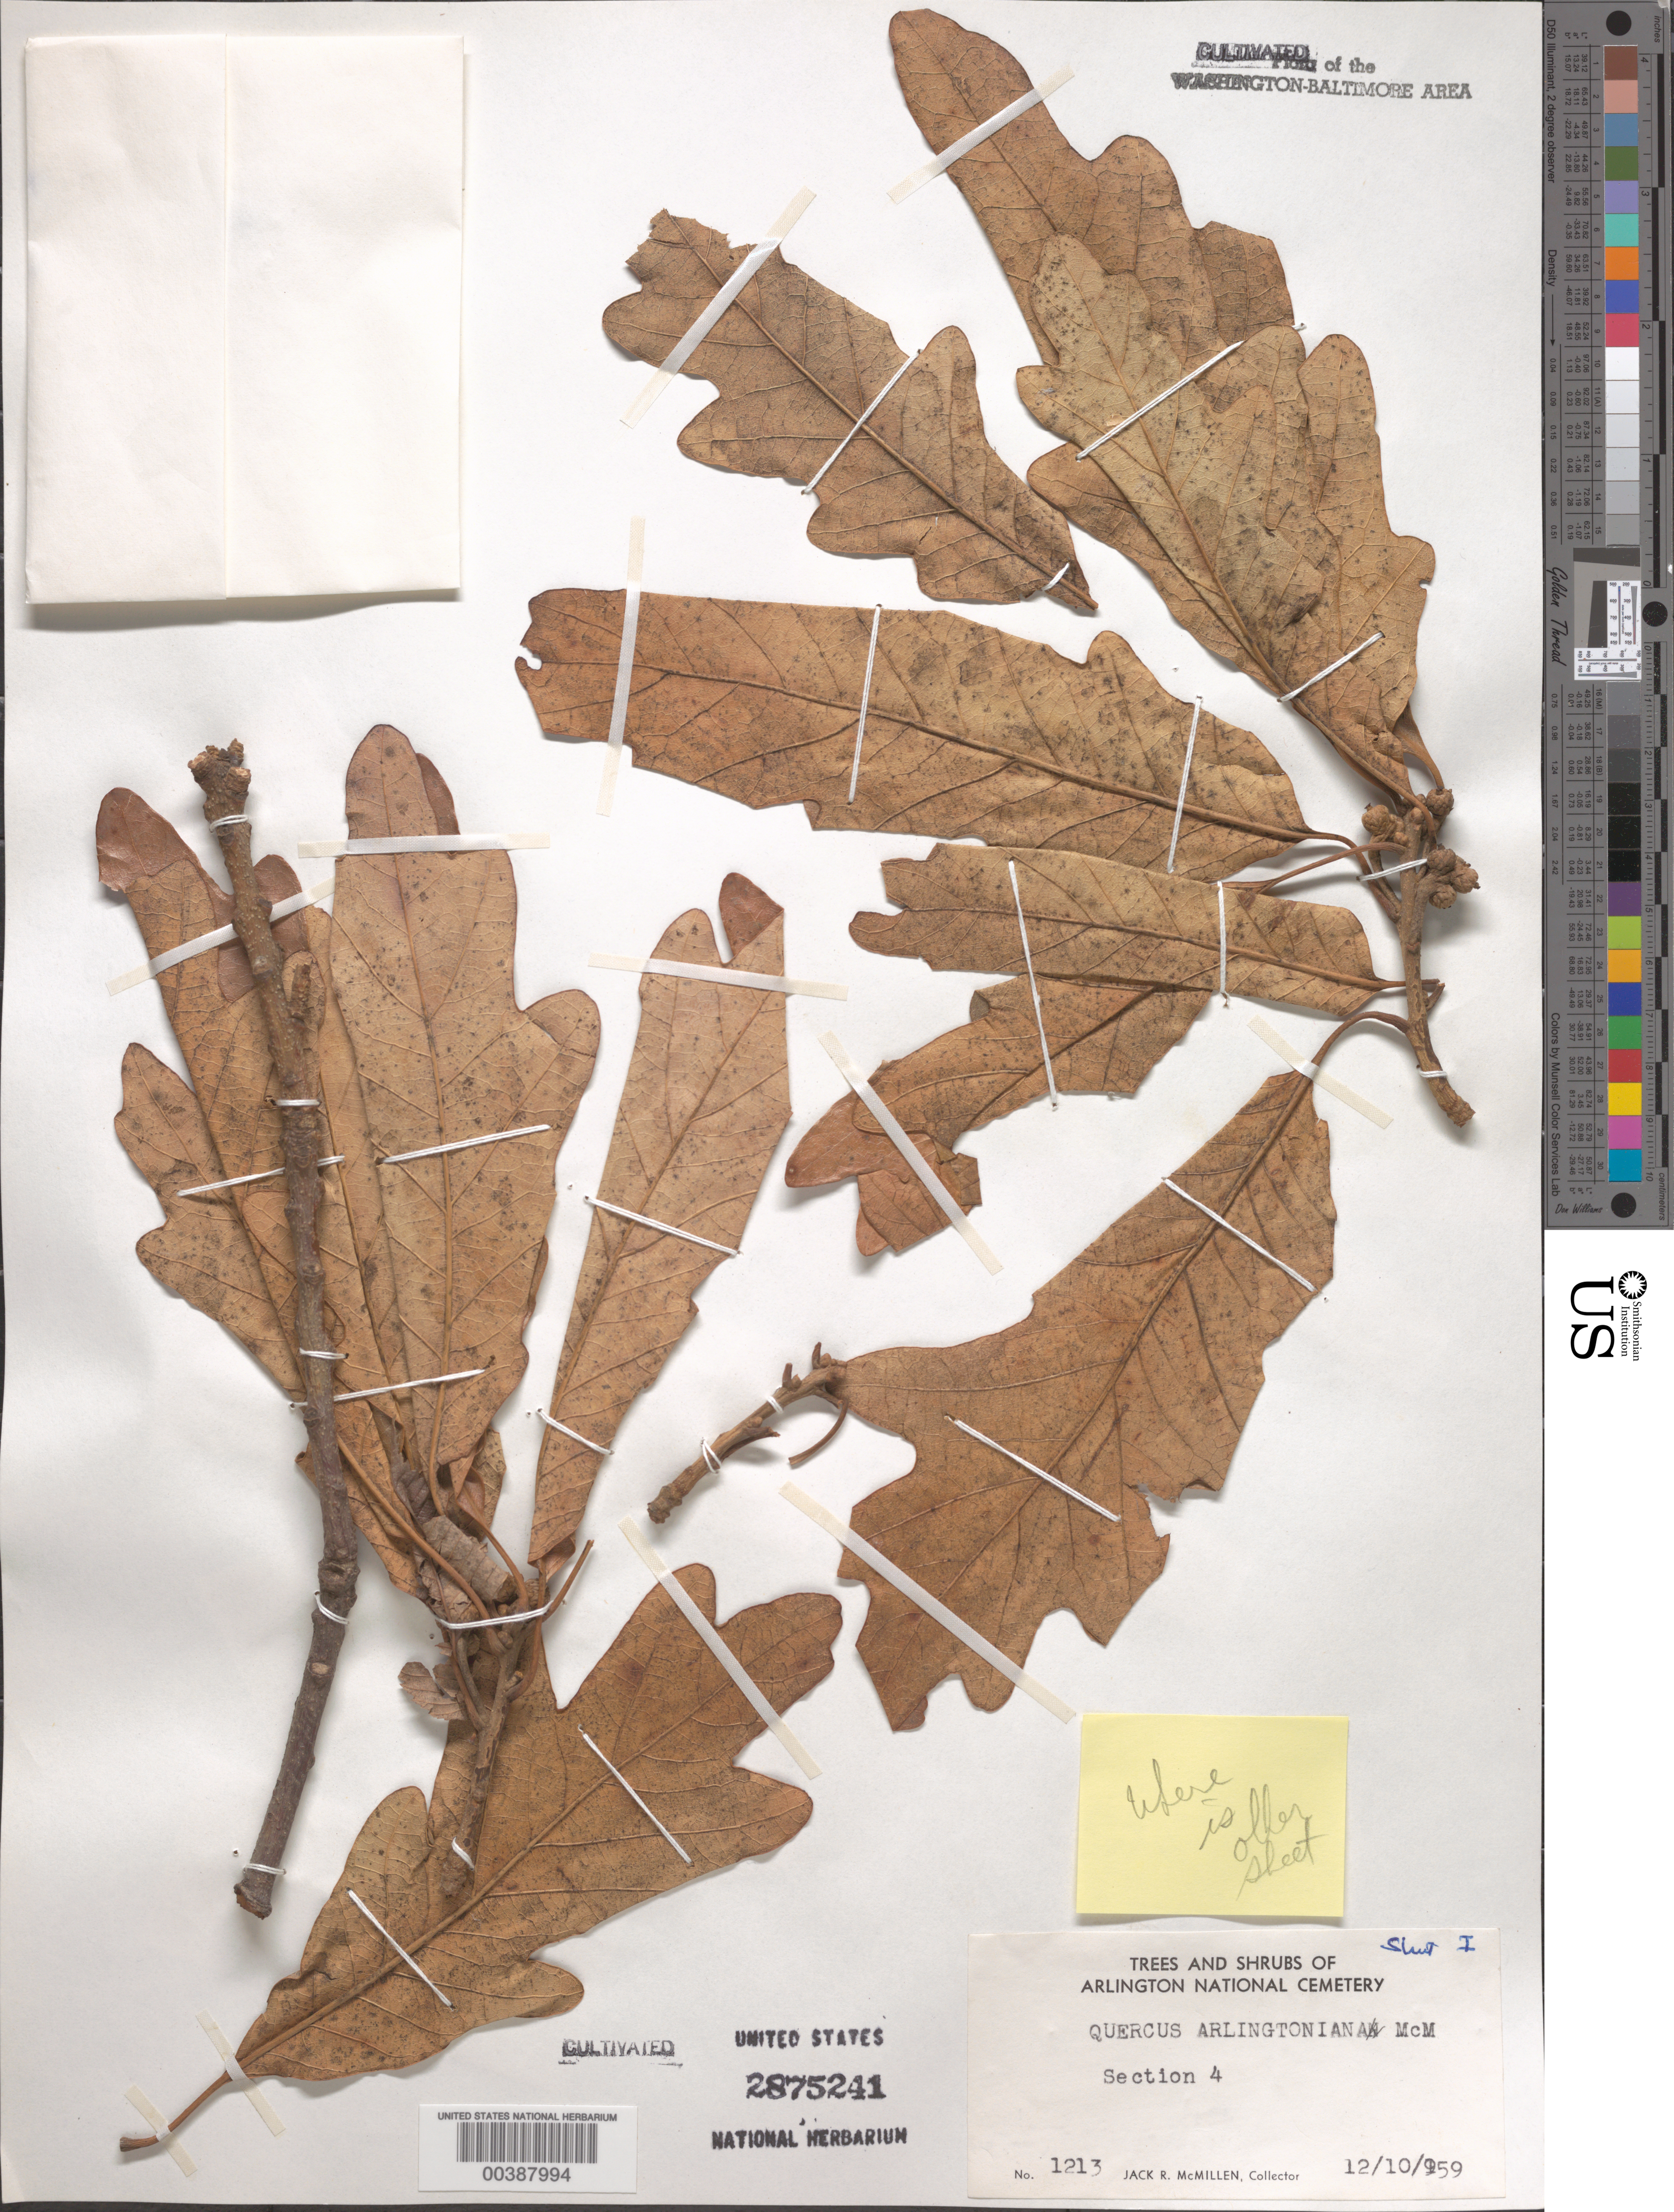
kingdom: Plantae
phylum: Tracheophyta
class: Magnoliopsida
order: Fagales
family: Fagaceae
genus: Quercus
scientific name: Quercus x arlingtoniana McMillen ined.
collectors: J. McMillen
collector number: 1213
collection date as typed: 10 Dec 1959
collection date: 1959-12-10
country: United States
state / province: Virginia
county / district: Arlington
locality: Arlington National Cemetery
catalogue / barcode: US 2875241